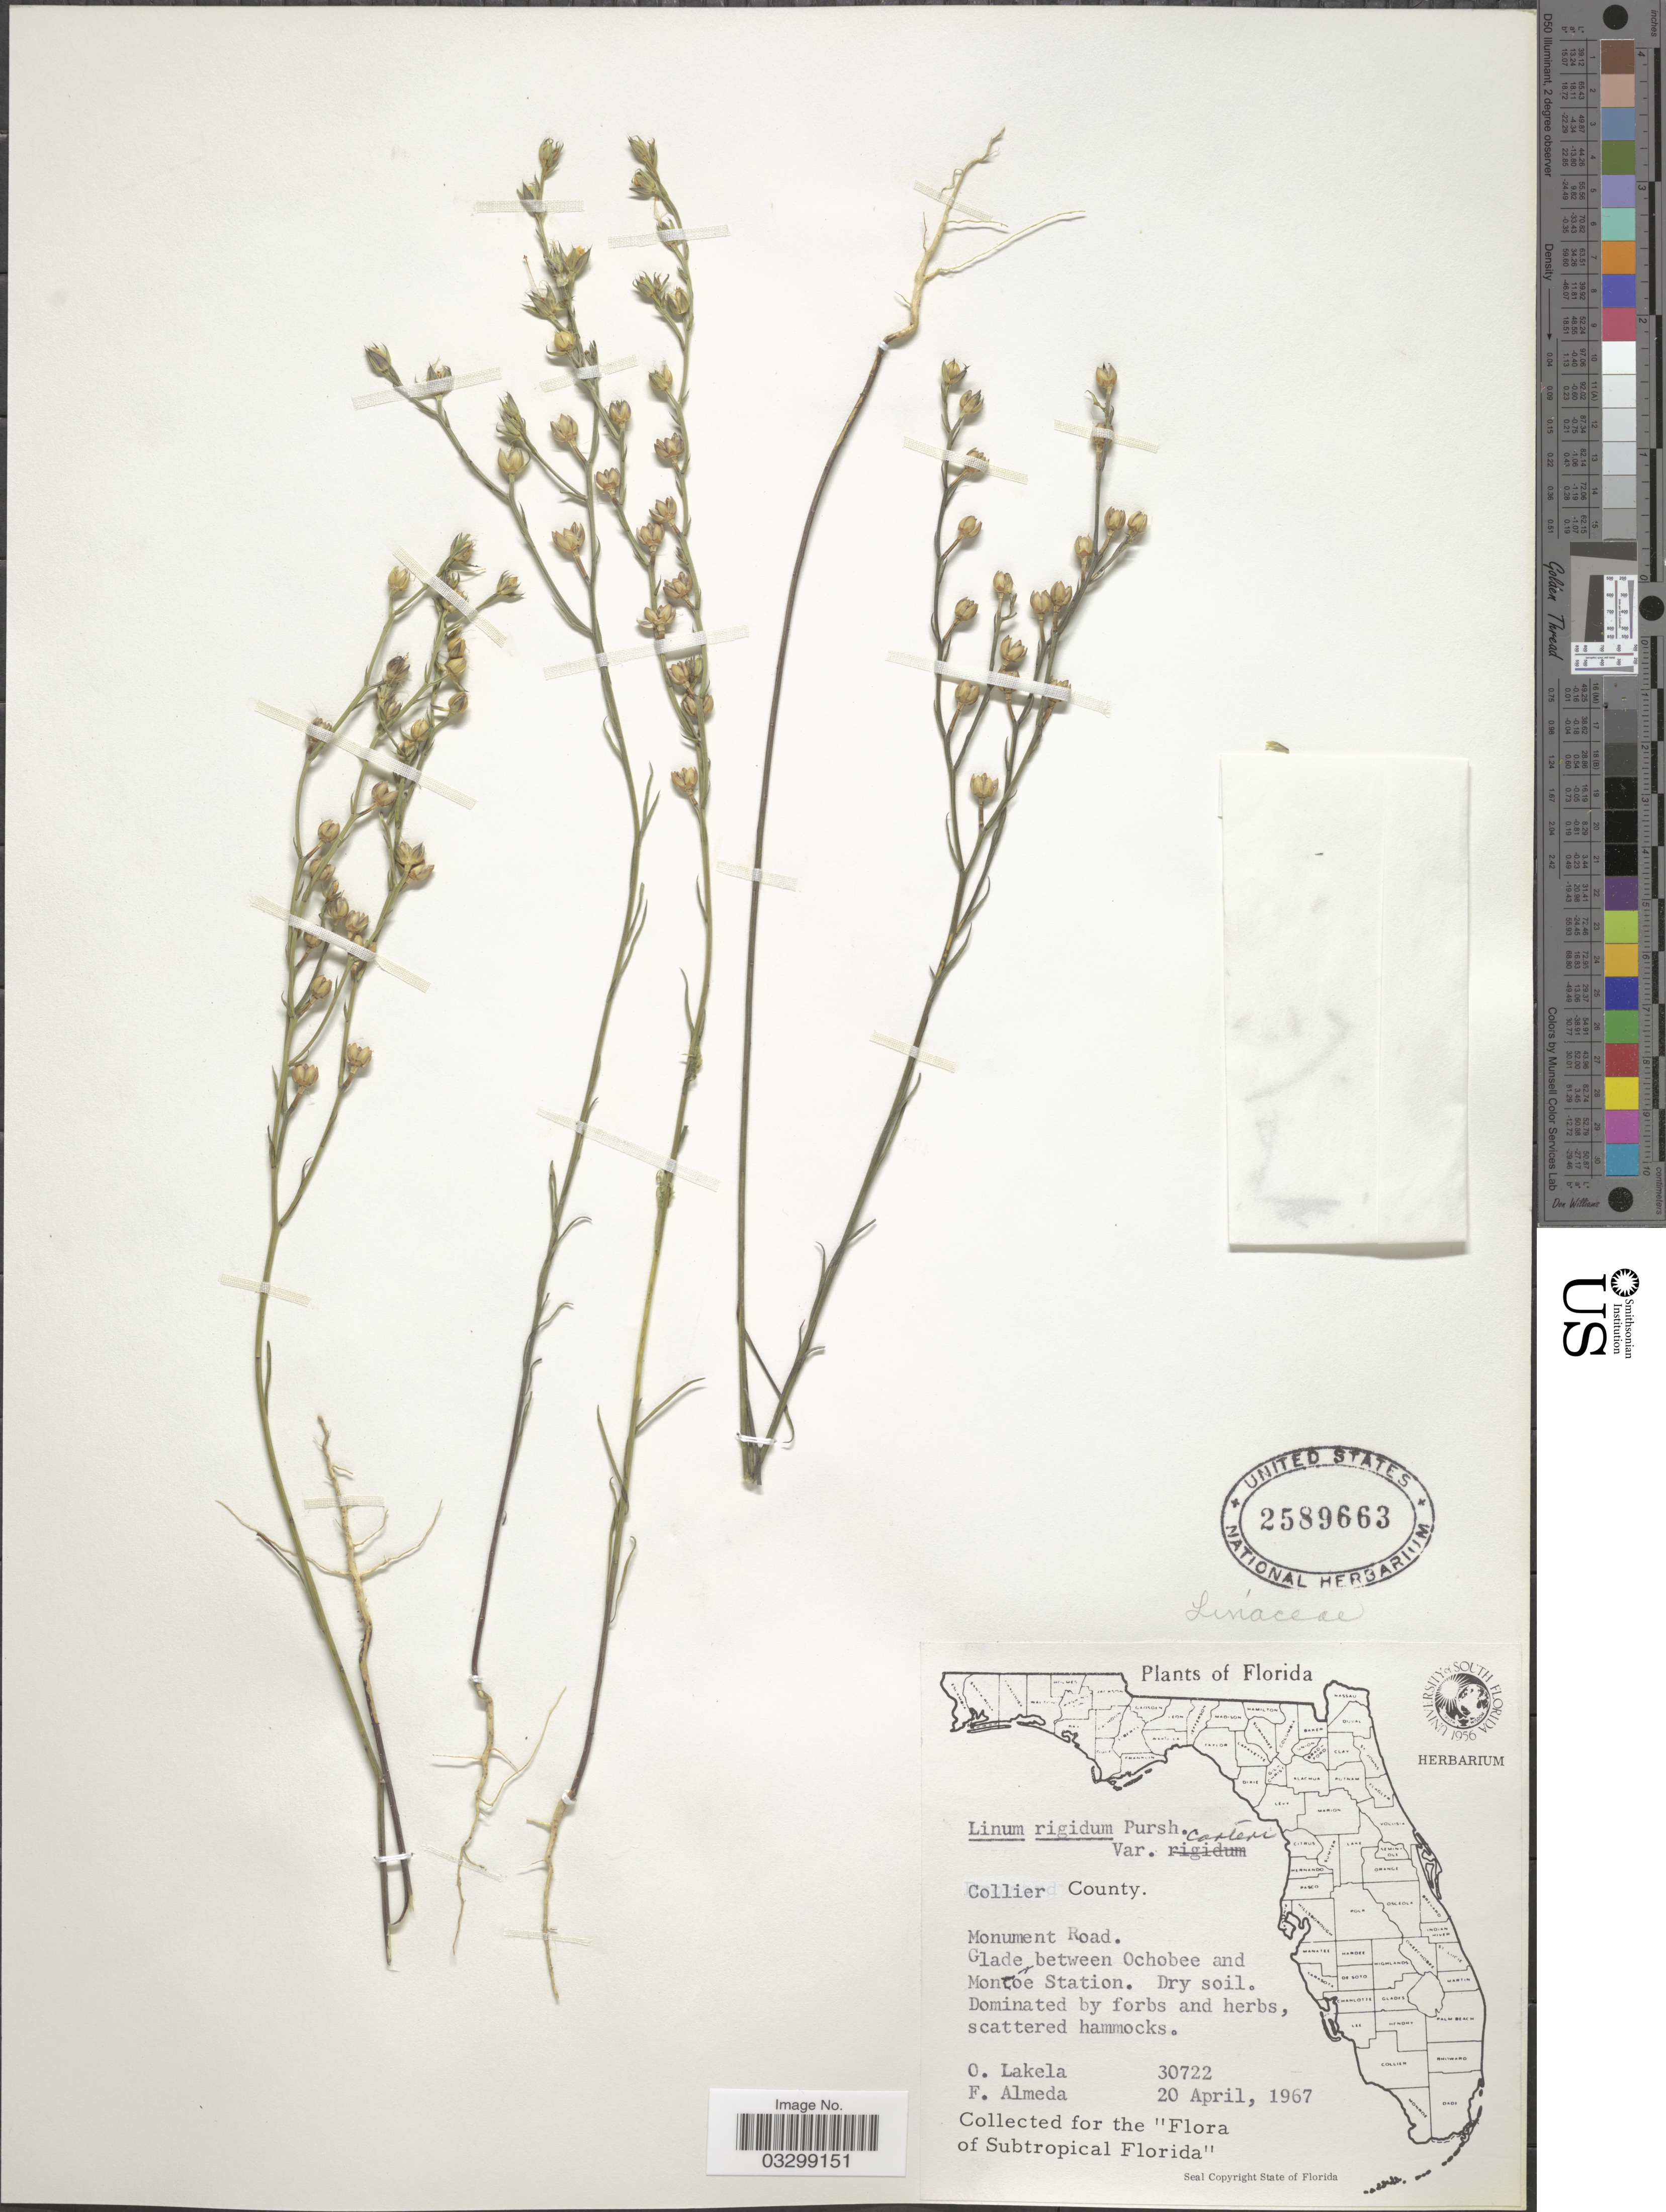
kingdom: Plantae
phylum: Tracheophyta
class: Magnoliopsida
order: Malpighiales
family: Linaceae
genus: Linum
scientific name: Linum rigidum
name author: Pursh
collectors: O. Lakela & F. Almeda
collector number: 30722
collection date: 1967-04-20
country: United States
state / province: Florida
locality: Collier County. Monument Road. Glade between Ochobee and Monroe Station.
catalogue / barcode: US 2589663